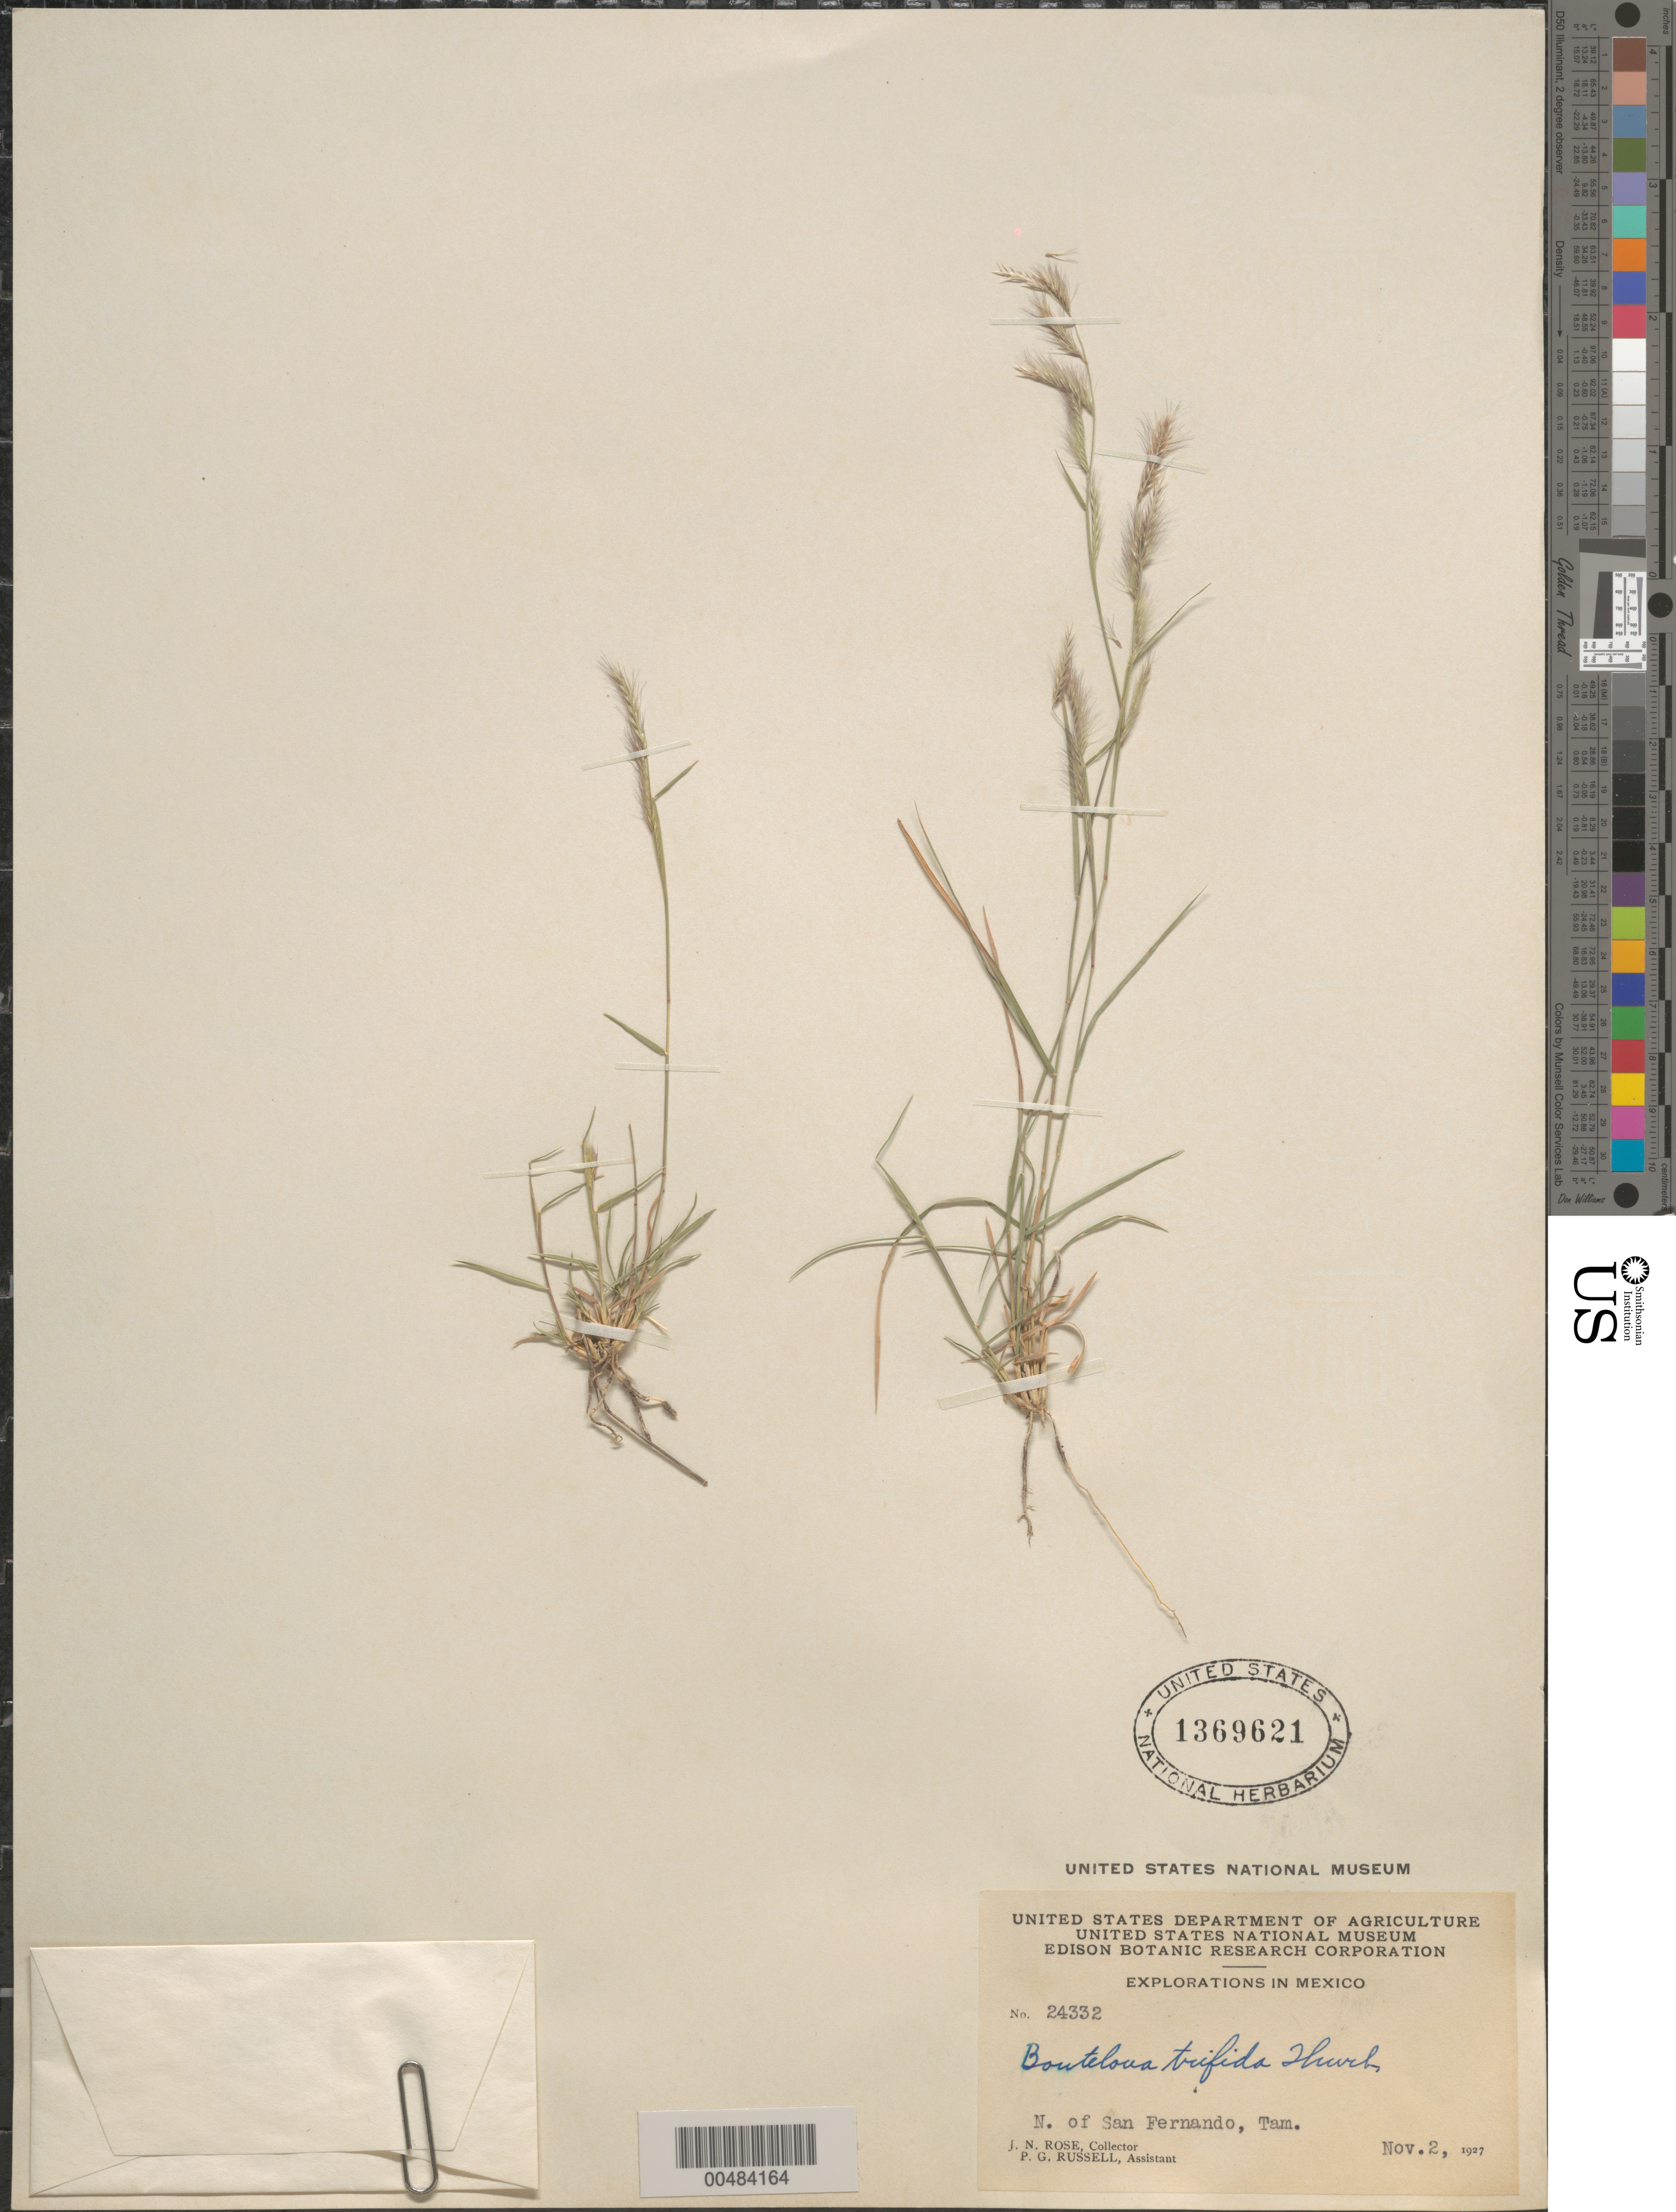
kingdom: Plantae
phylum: Tracheophyta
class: Liliopsida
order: Poales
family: Poaceae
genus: Bouteloua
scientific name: Bouteloua trifida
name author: Thurb.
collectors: J. N. Rose & P. G. Russell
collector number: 24332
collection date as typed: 2 Nov 1927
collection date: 1927-11-02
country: Mexico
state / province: Tamaulipas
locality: N of San Fernando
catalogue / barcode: US 1369621